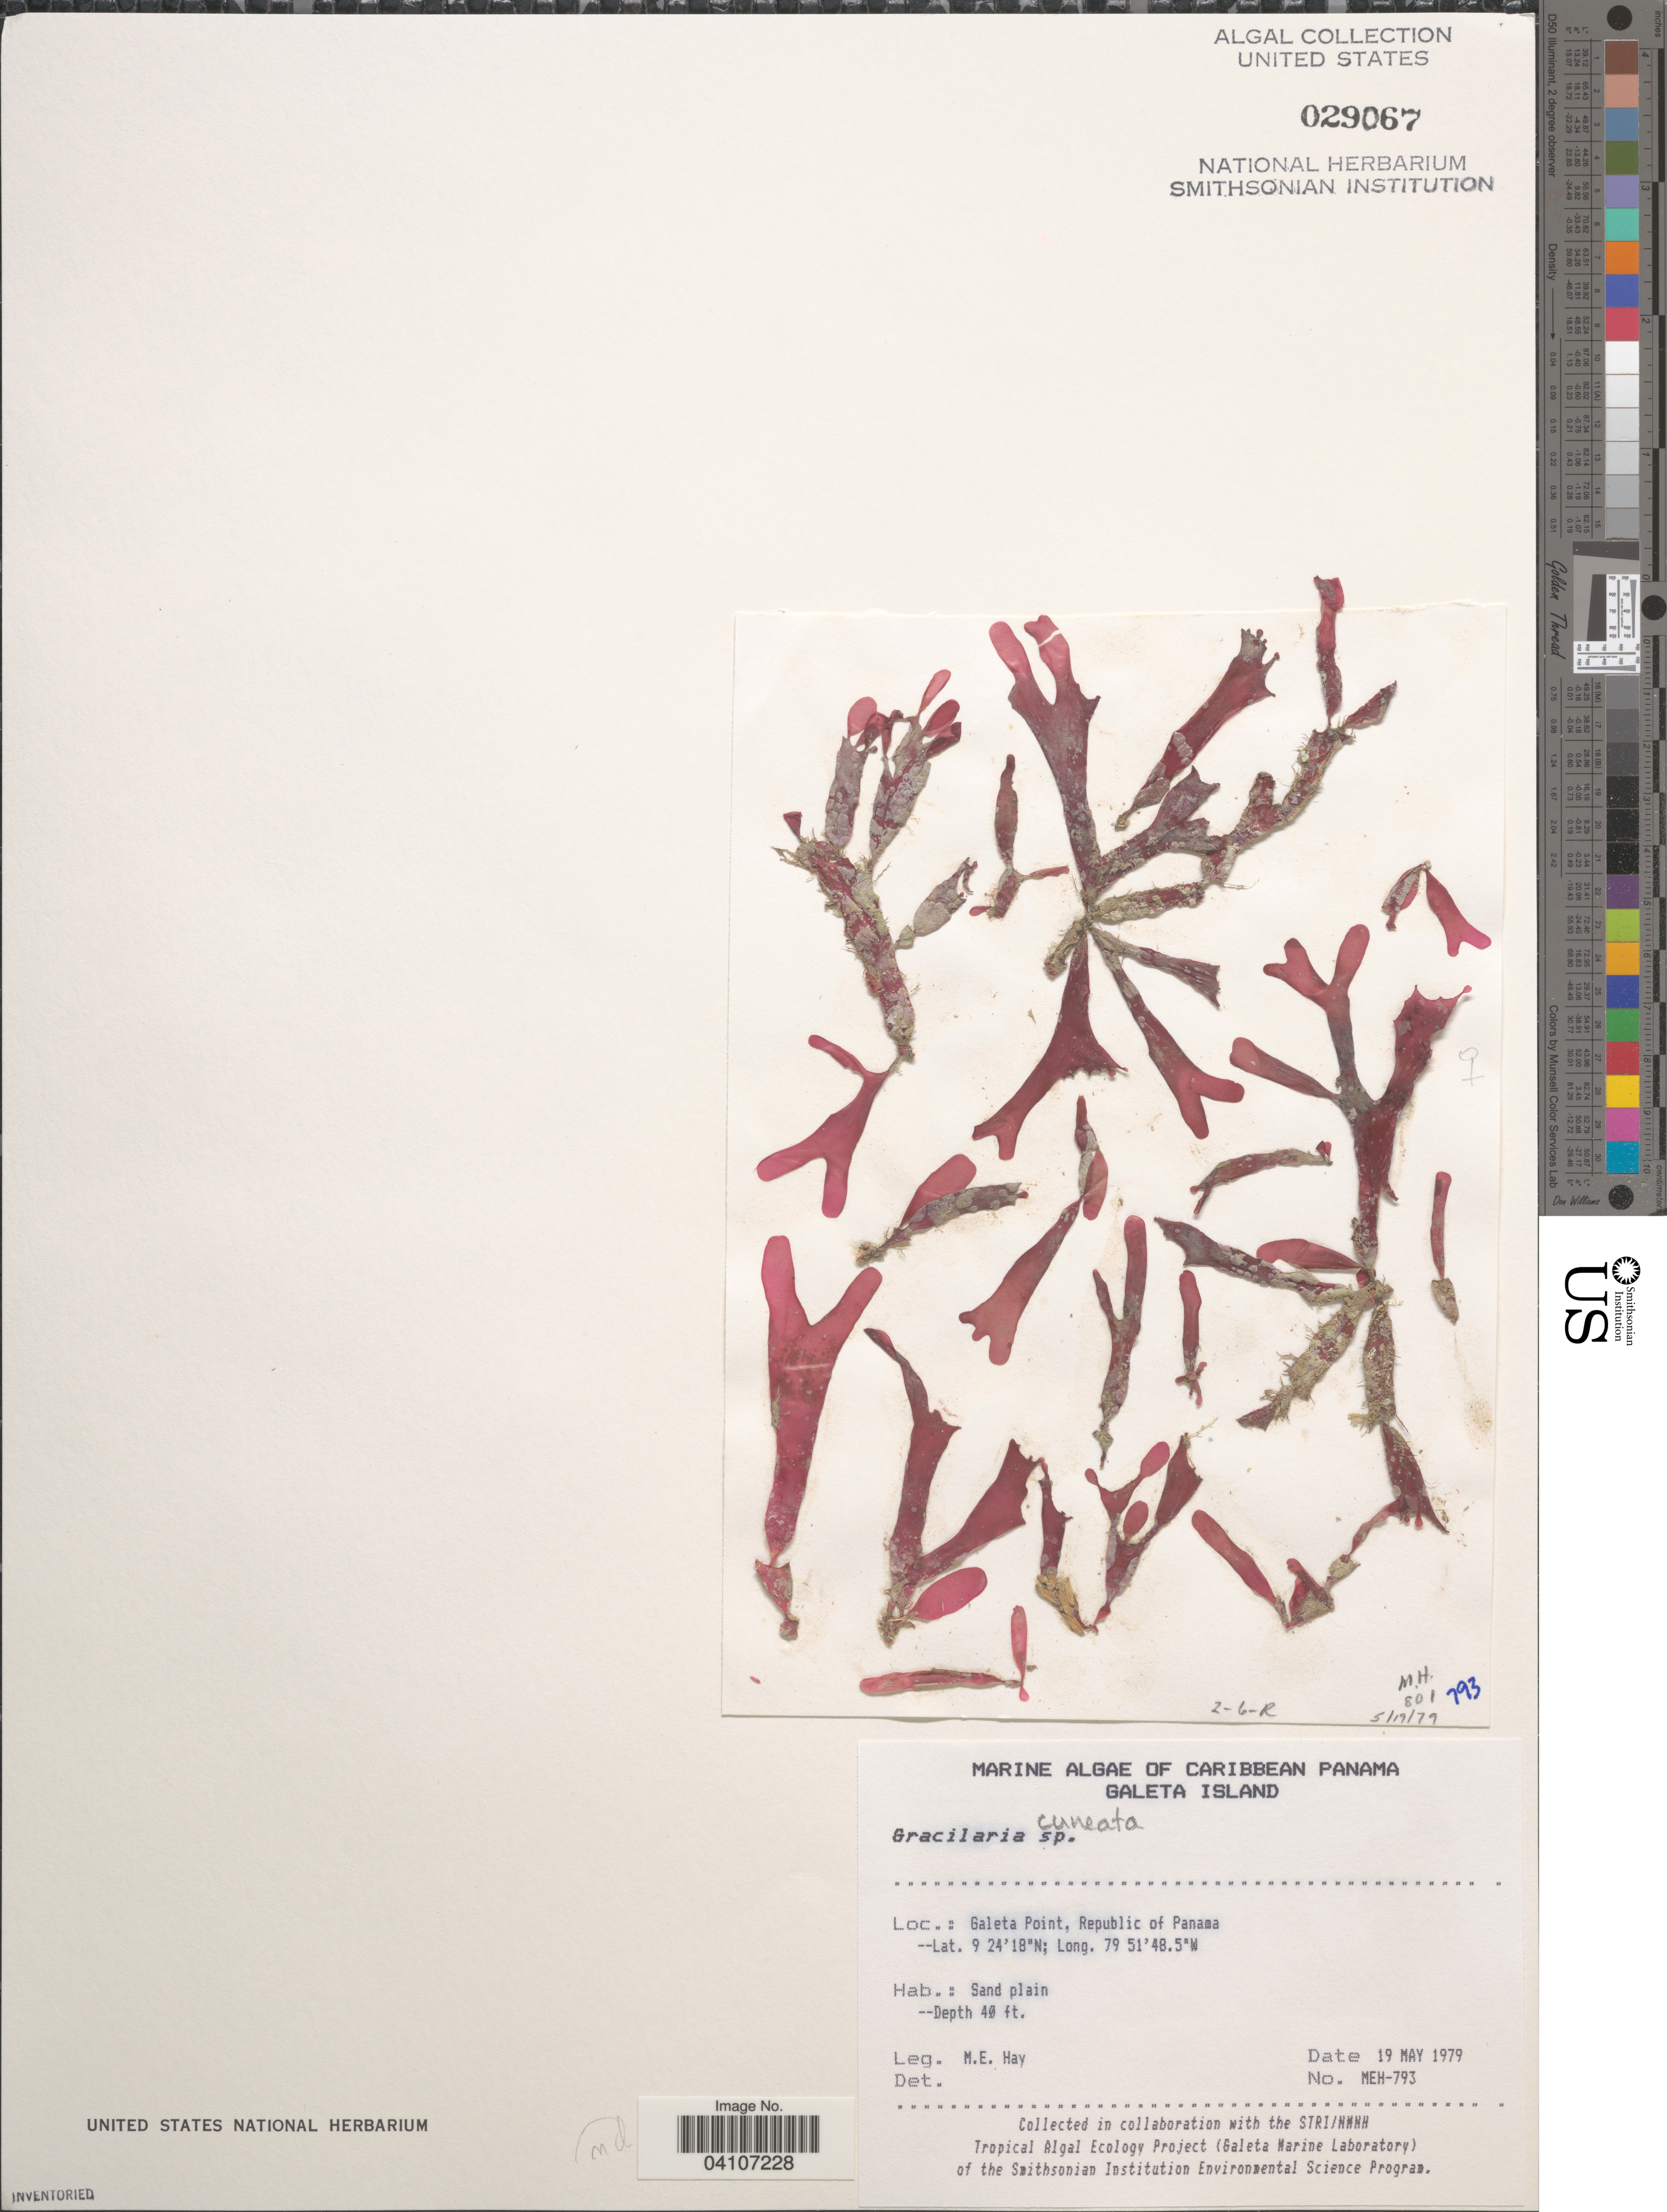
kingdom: Plantae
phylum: Rhodophyta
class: Florideophyceae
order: Gracilariales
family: Gracilariaceae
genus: Gracilaria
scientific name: Gracilaria cuneata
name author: Aresch.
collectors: M. E. Hay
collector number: MEH-793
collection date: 1979-05-19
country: Panama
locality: Caribbean Panama. Galeta Island. Galeta Point, Republic of Panama.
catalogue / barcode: US 29067